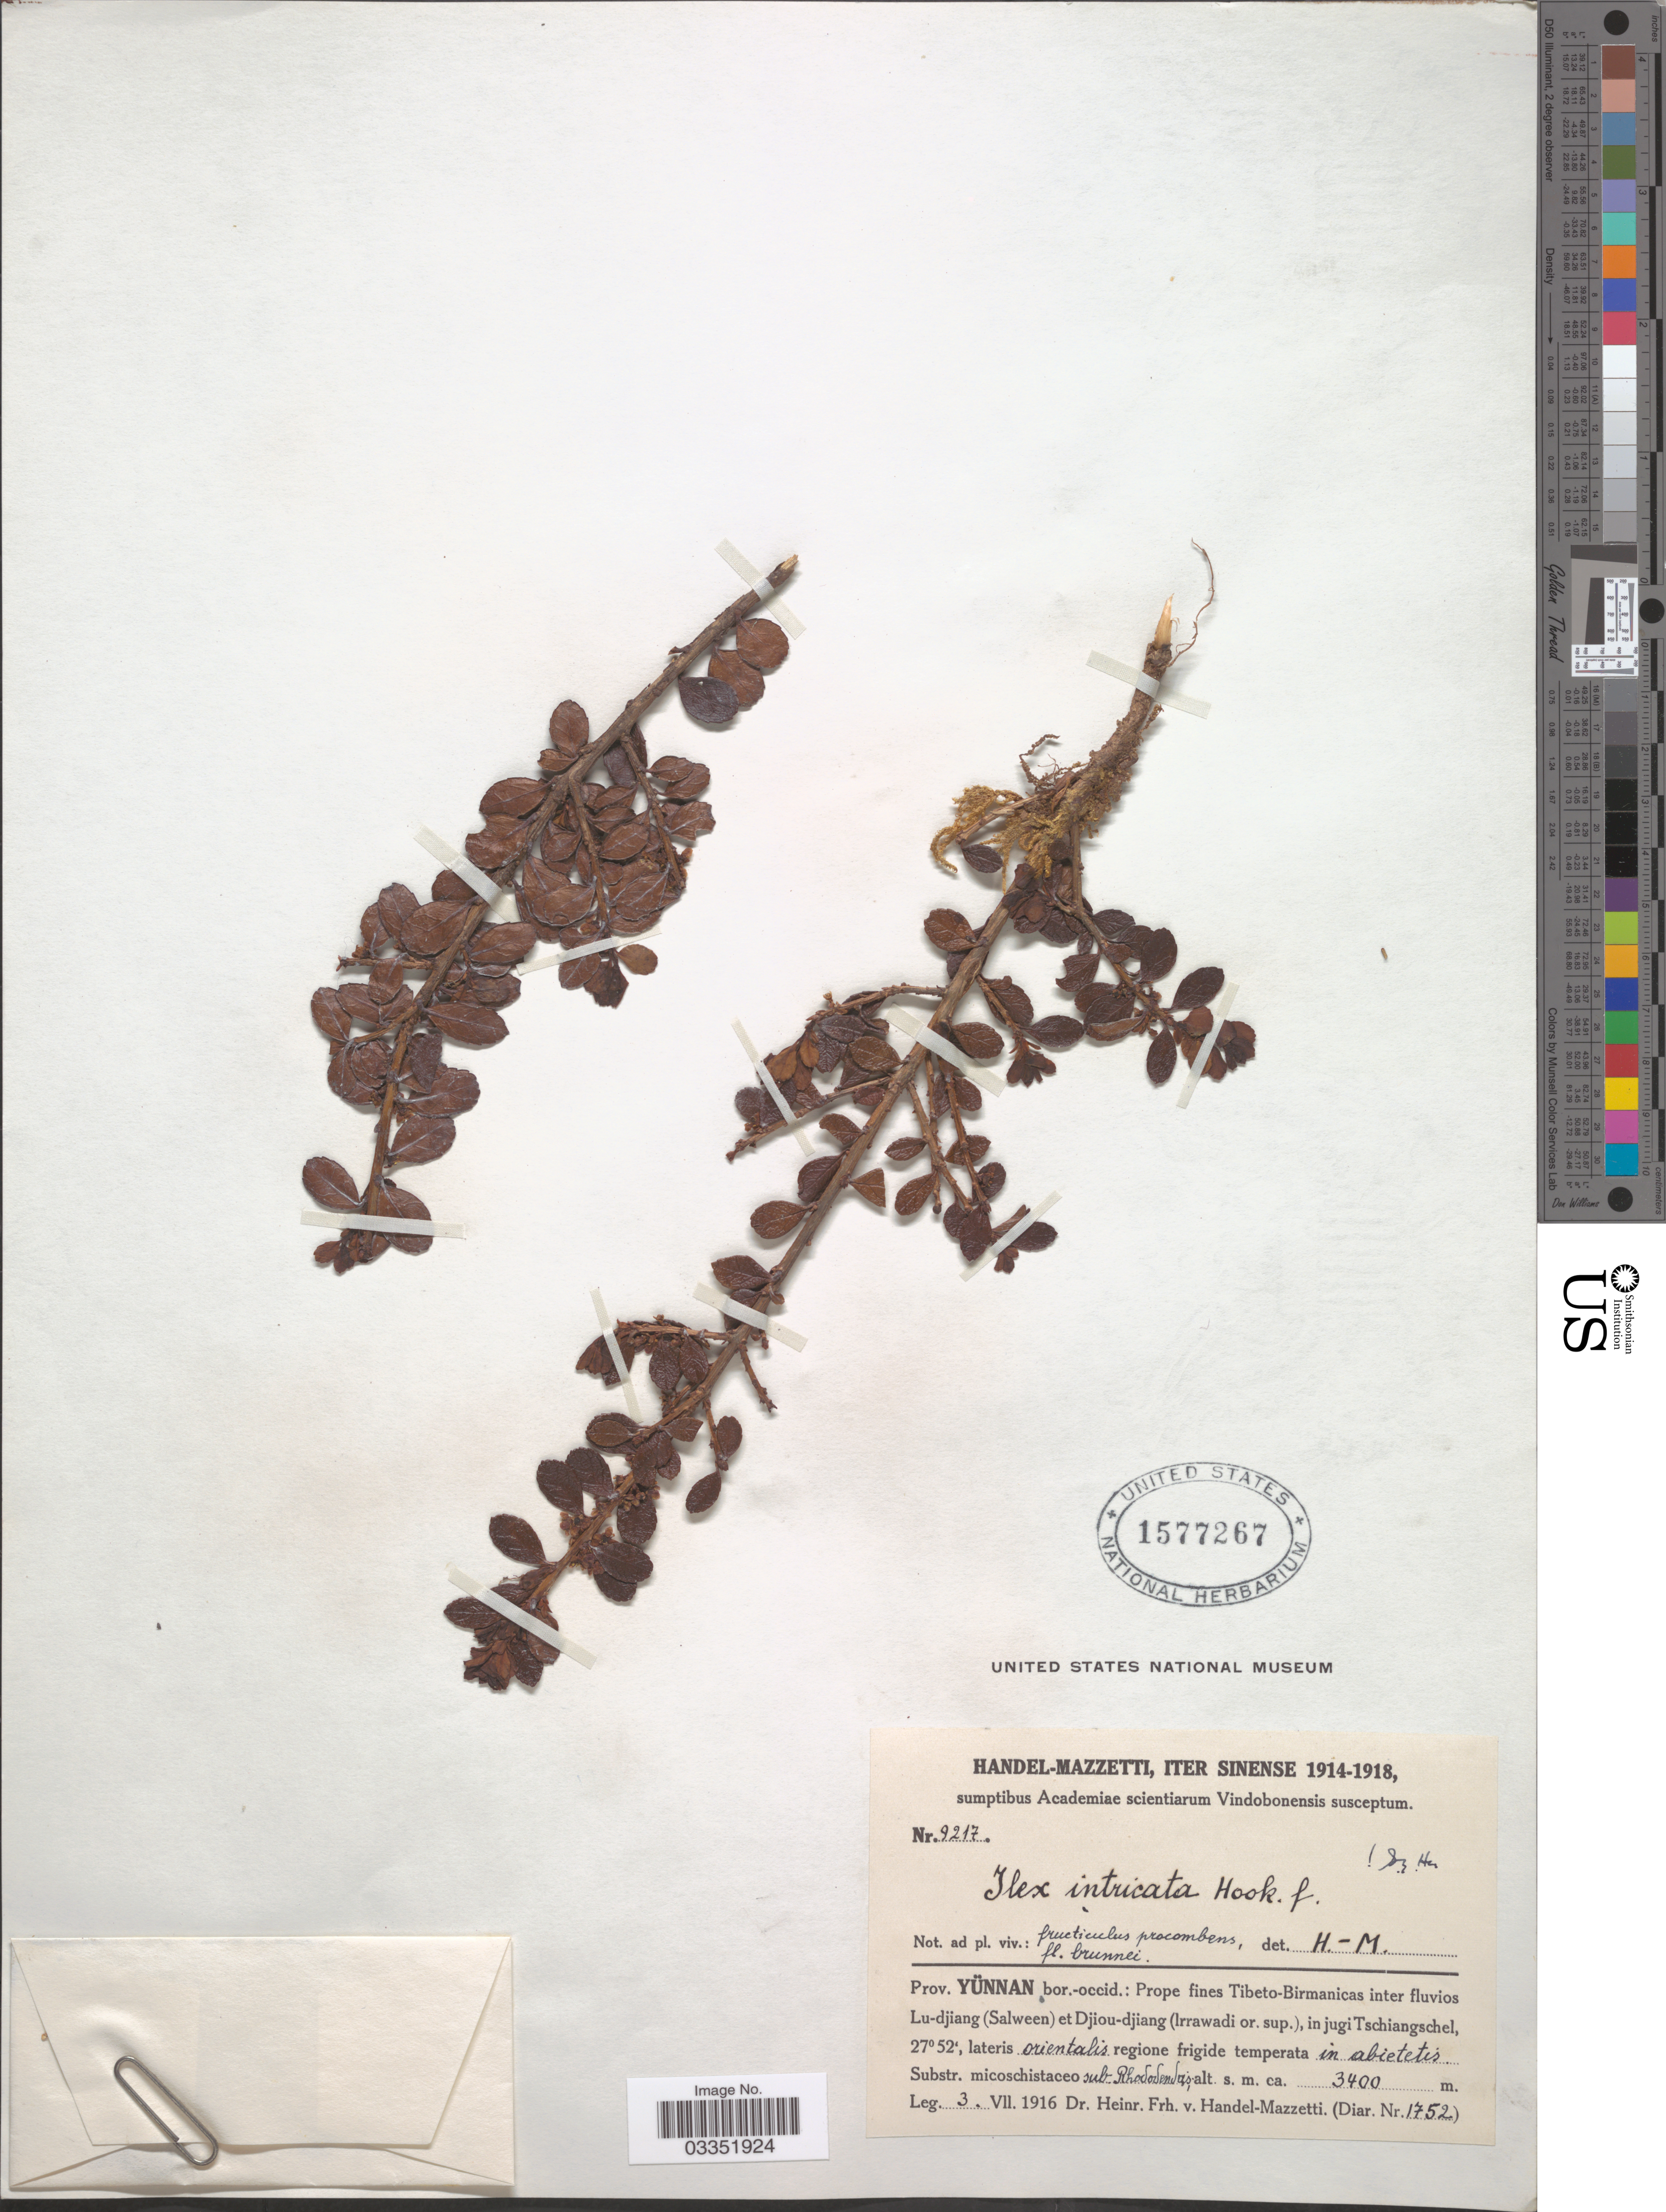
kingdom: Plantae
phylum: Tracheophyta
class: Magnoliopsida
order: Aquifoliales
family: Aquifoliaceae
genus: Ilex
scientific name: Ilex intricata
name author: Hook. f.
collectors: H. Handel-Mazzetti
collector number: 9217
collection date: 1916-07-03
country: China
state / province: Yunnan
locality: Prov. Yünnan bor.-occid.: Prope fines Tibeto-Birmanicas inter fluvios Lu-djiang (Salween) et Djiou-djiang (Irrawadi or. sup.), in jugi Tschiangschel.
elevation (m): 3400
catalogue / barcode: US 1577267